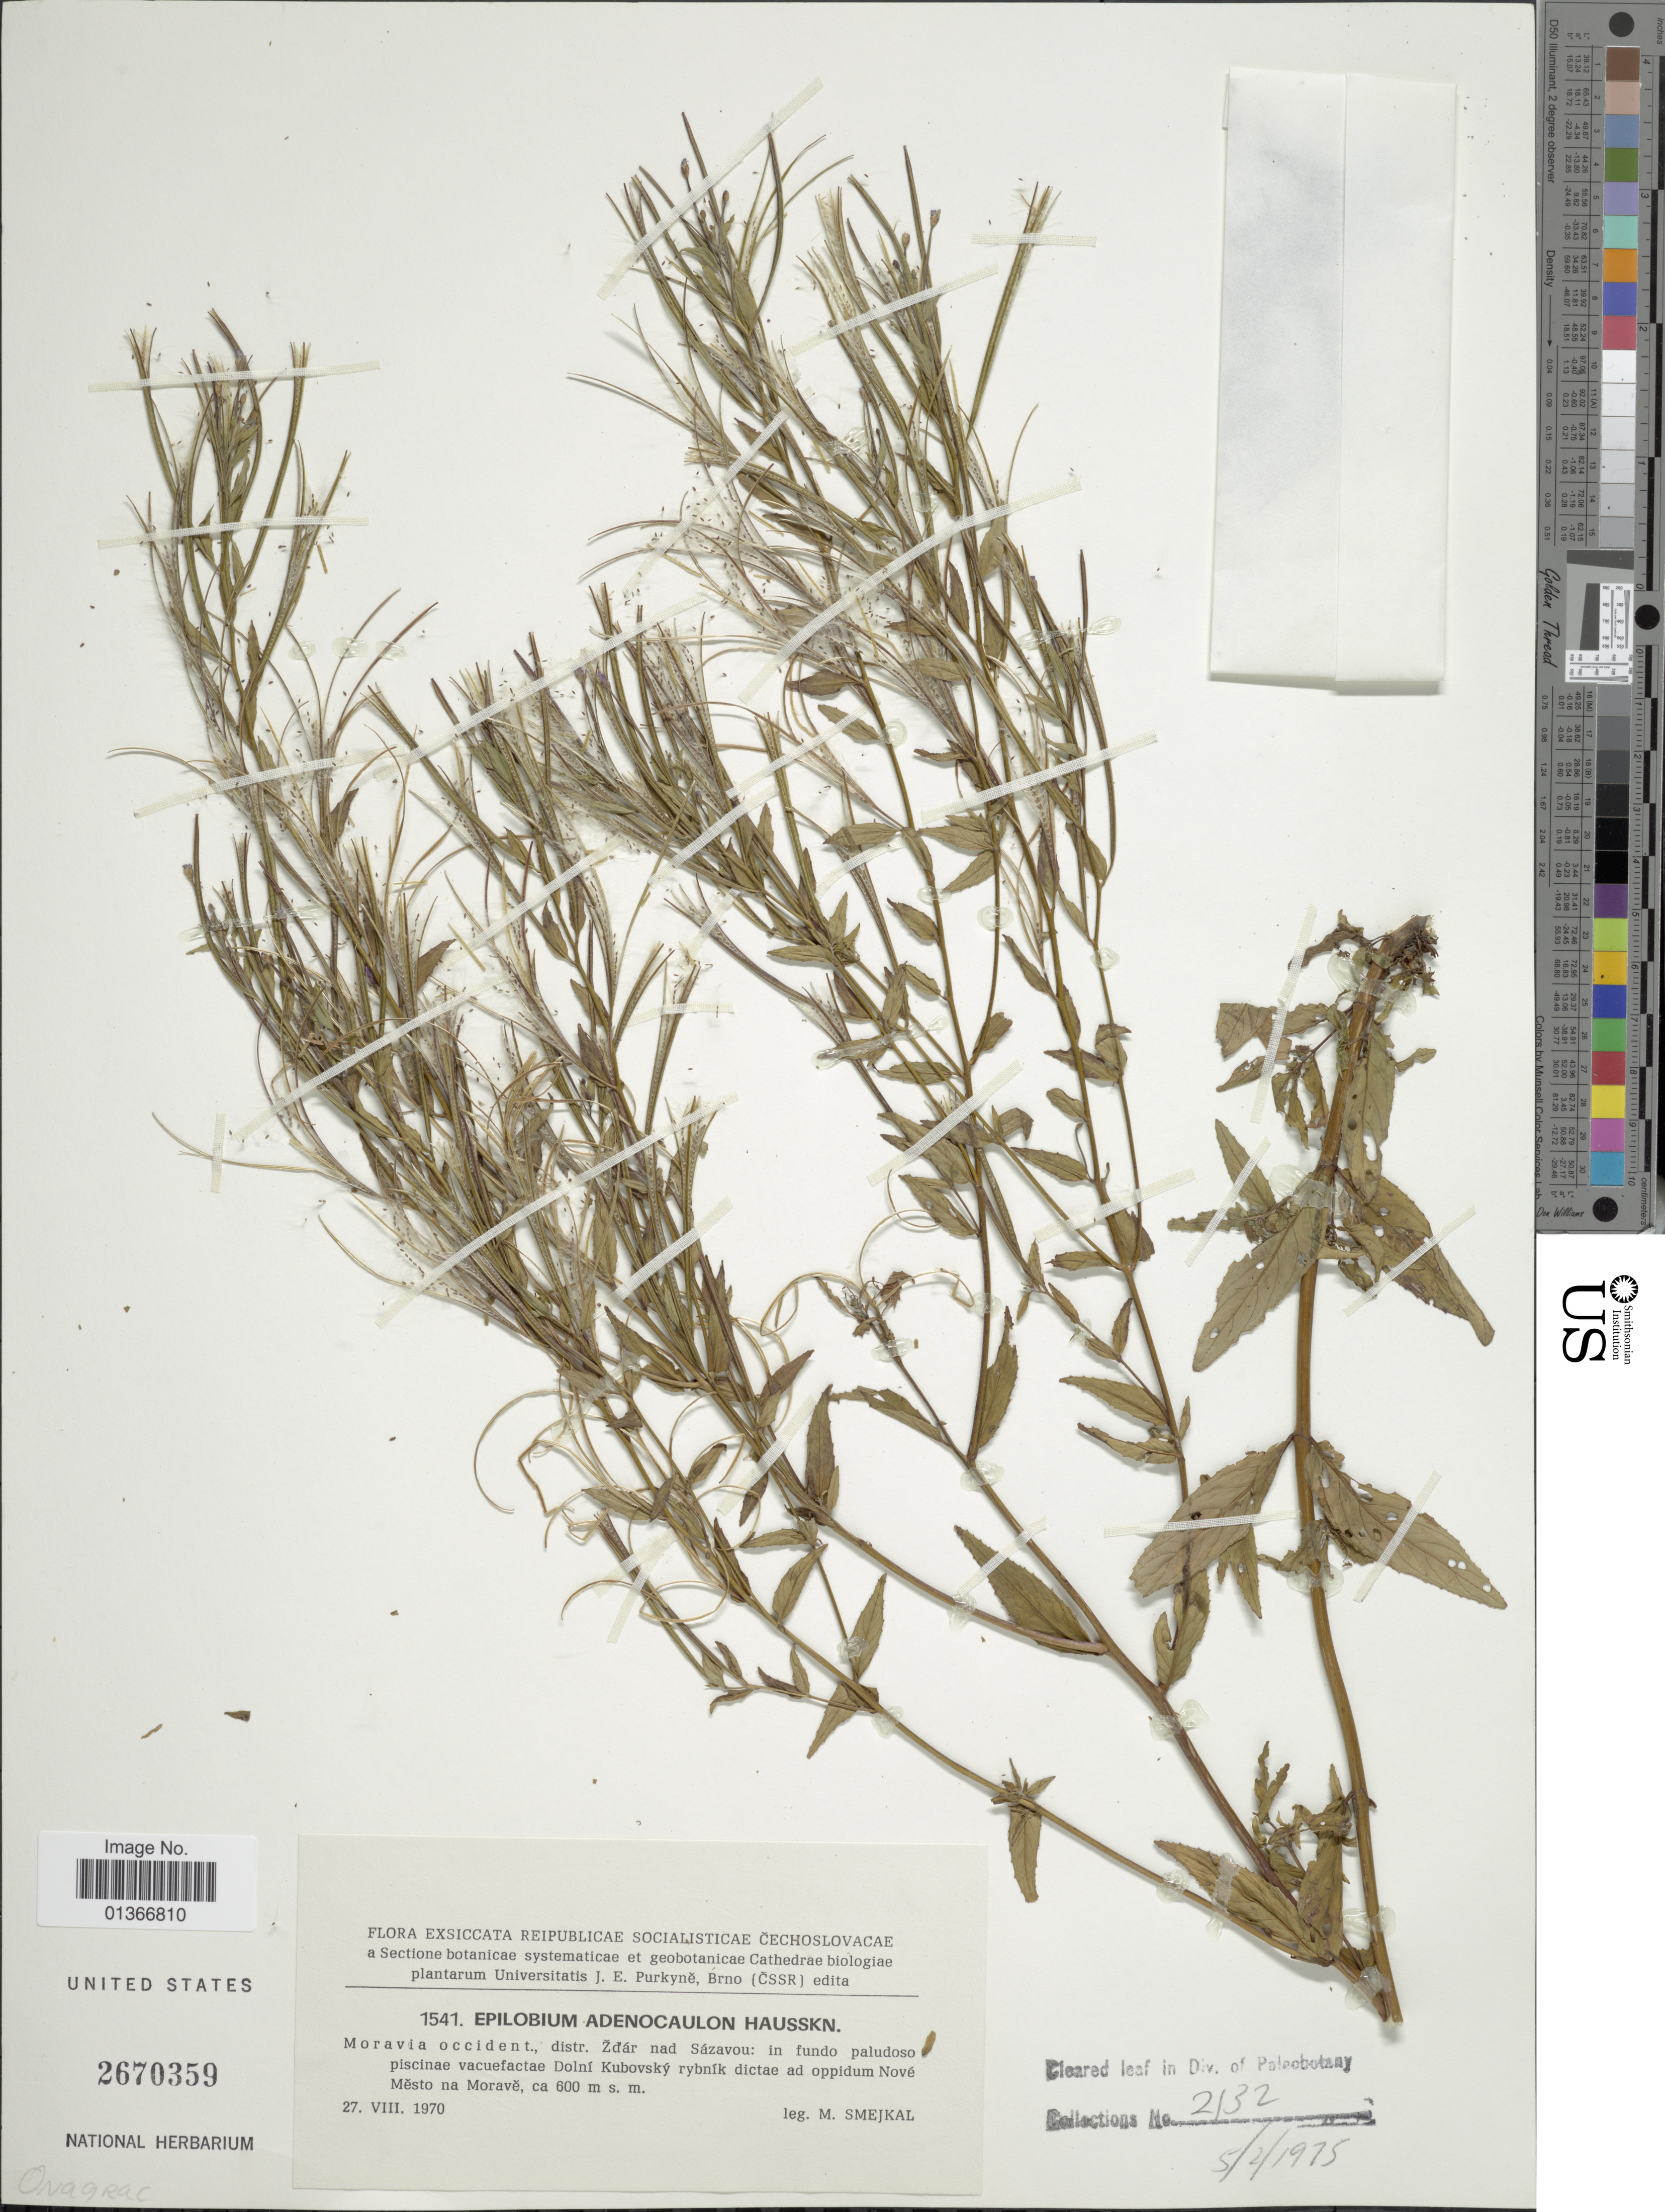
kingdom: Plantae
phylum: Tracheophyta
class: Magnoliopsida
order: Myrtales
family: Onagraceae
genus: Epilobium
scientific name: Epilobium ciliatum subsp. ciliatum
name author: Raf.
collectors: Smejkal, M.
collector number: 1541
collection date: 1970-08-27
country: Czechia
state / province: South Moravian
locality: Distr. Zdár nad Sázavou: in fundo paludoso piscinae vacuefactae Dolní Kubovsky rybník dictae ad oppidum Nové Mesto na Morave.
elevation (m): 600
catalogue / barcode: US 2670359